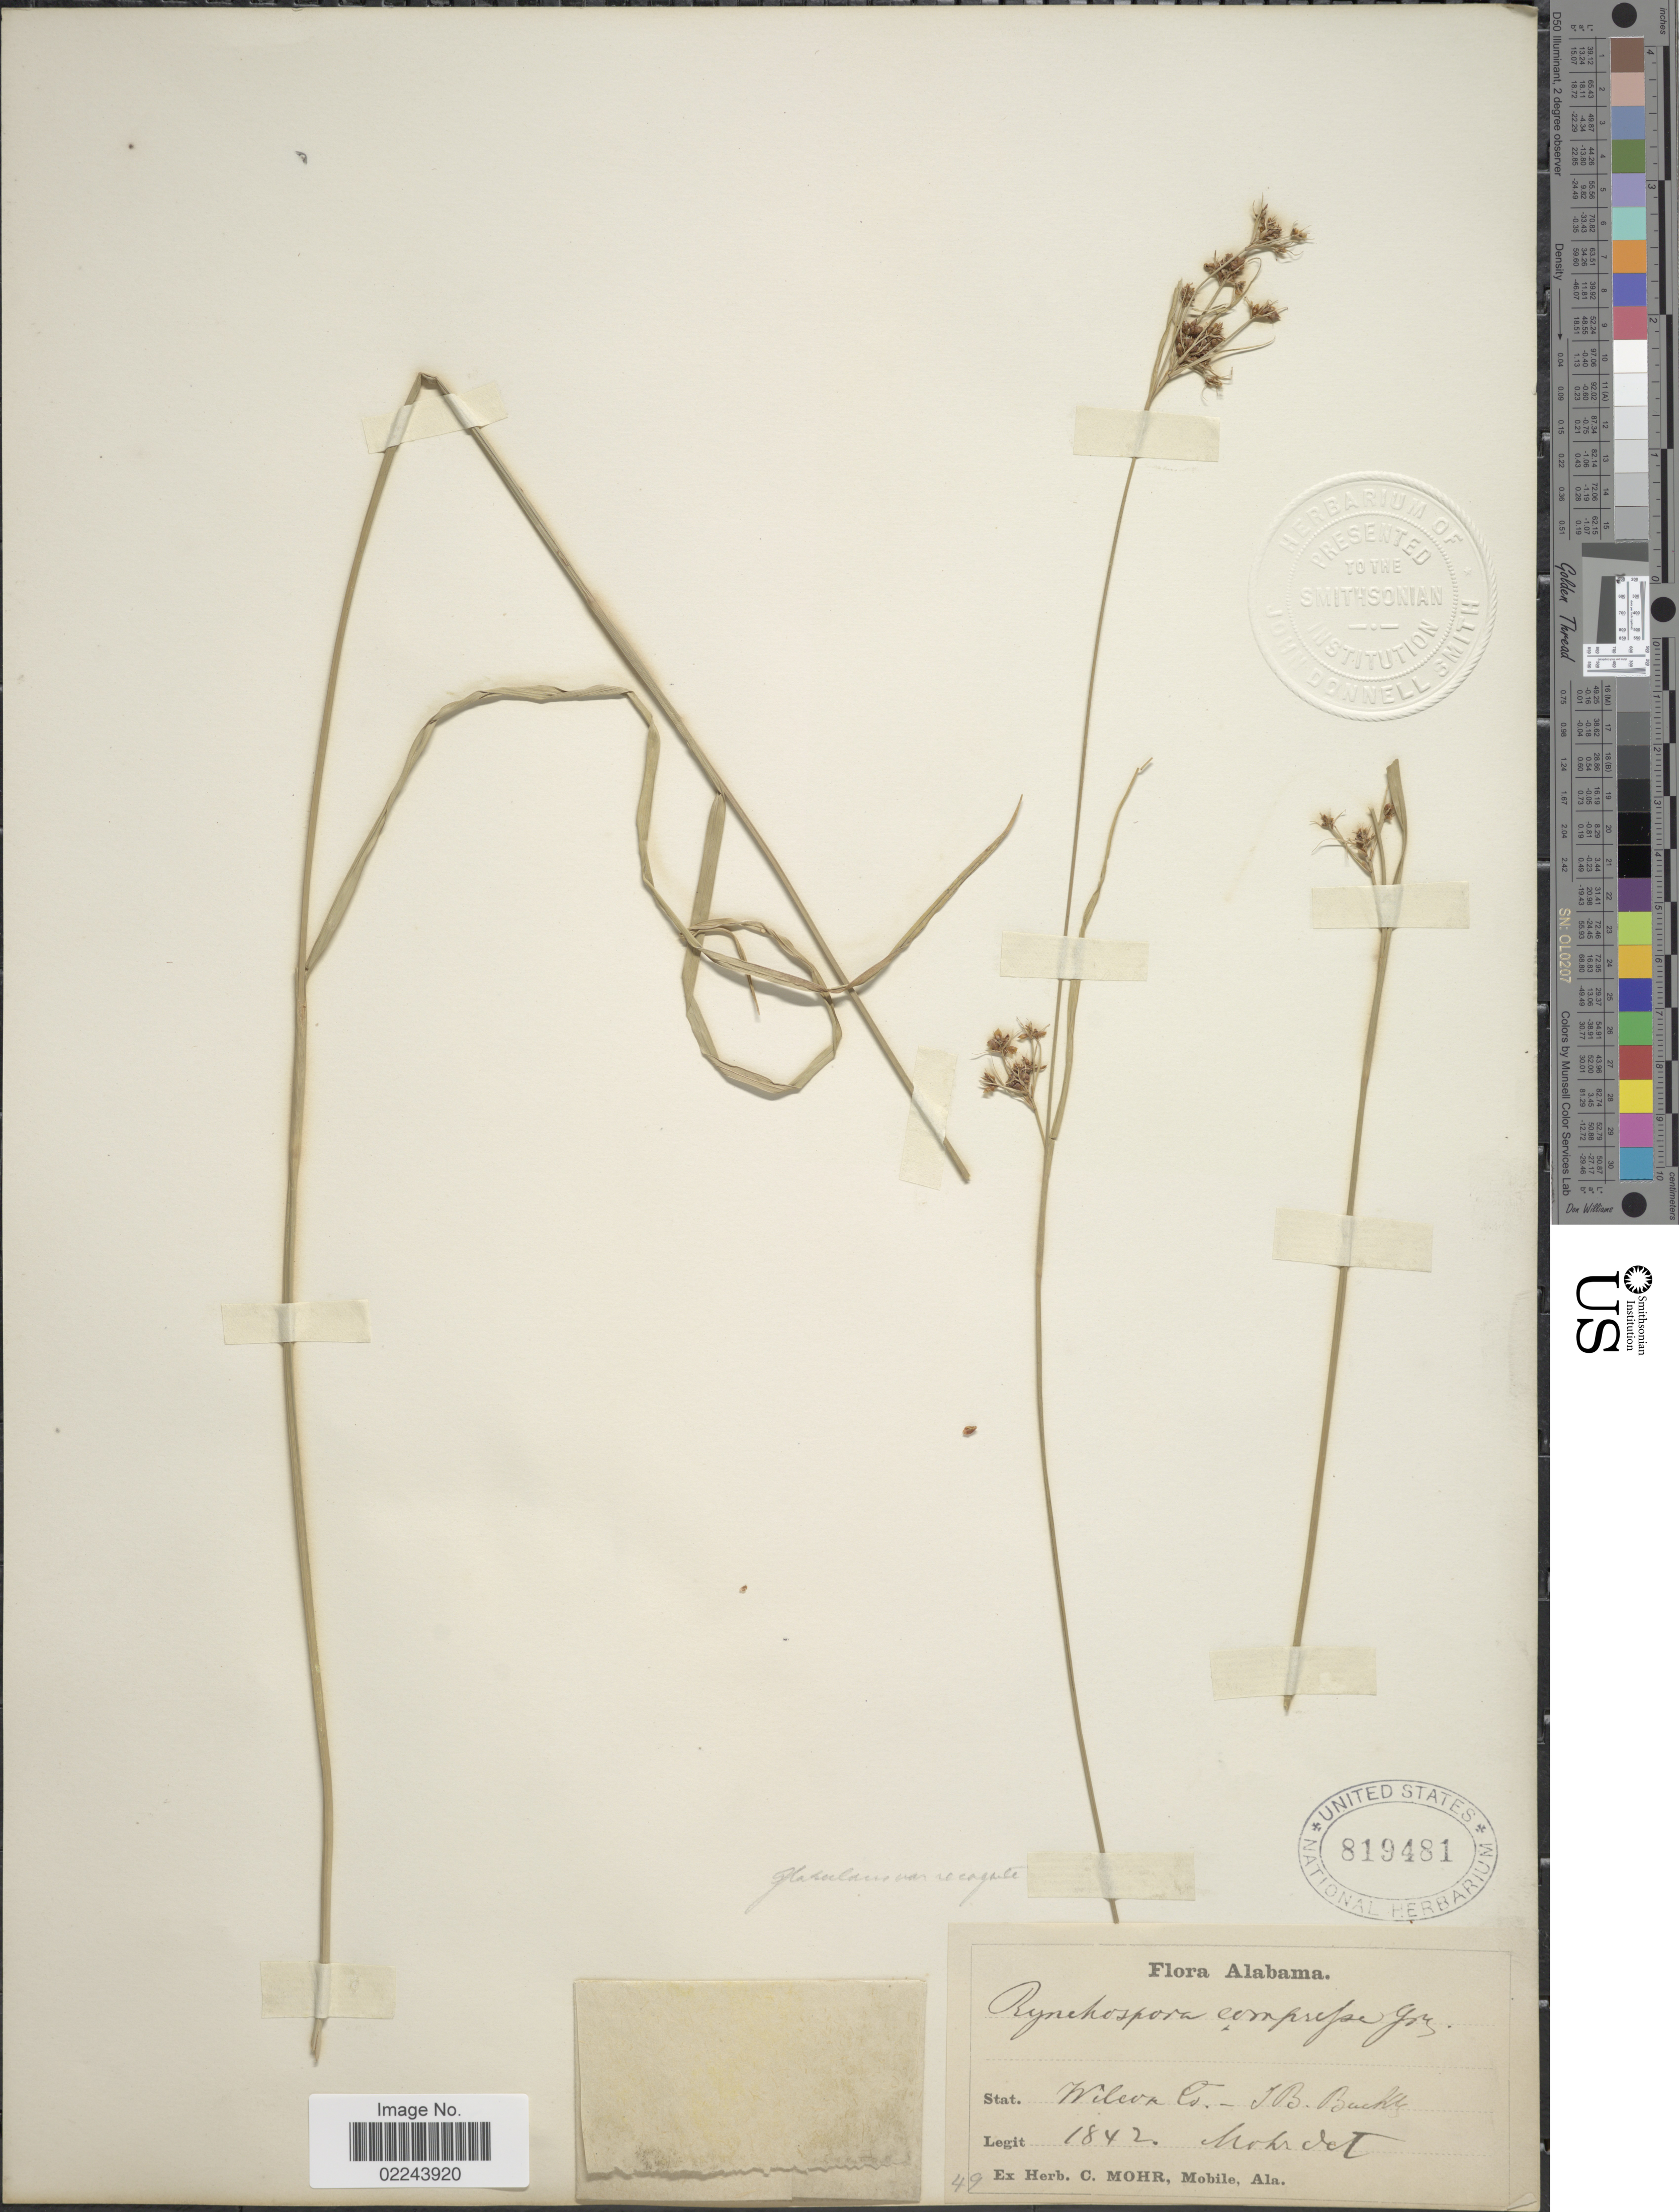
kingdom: Plantae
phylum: Tracheophyta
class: Liliopsida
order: Poales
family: Cyperaceae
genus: Rhynchospora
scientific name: Rhynchospora recognita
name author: (Gale) Kral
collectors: S. B. Buckley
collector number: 49?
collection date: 1842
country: United States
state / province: Alabama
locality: Wilcox Co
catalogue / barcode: US 819481